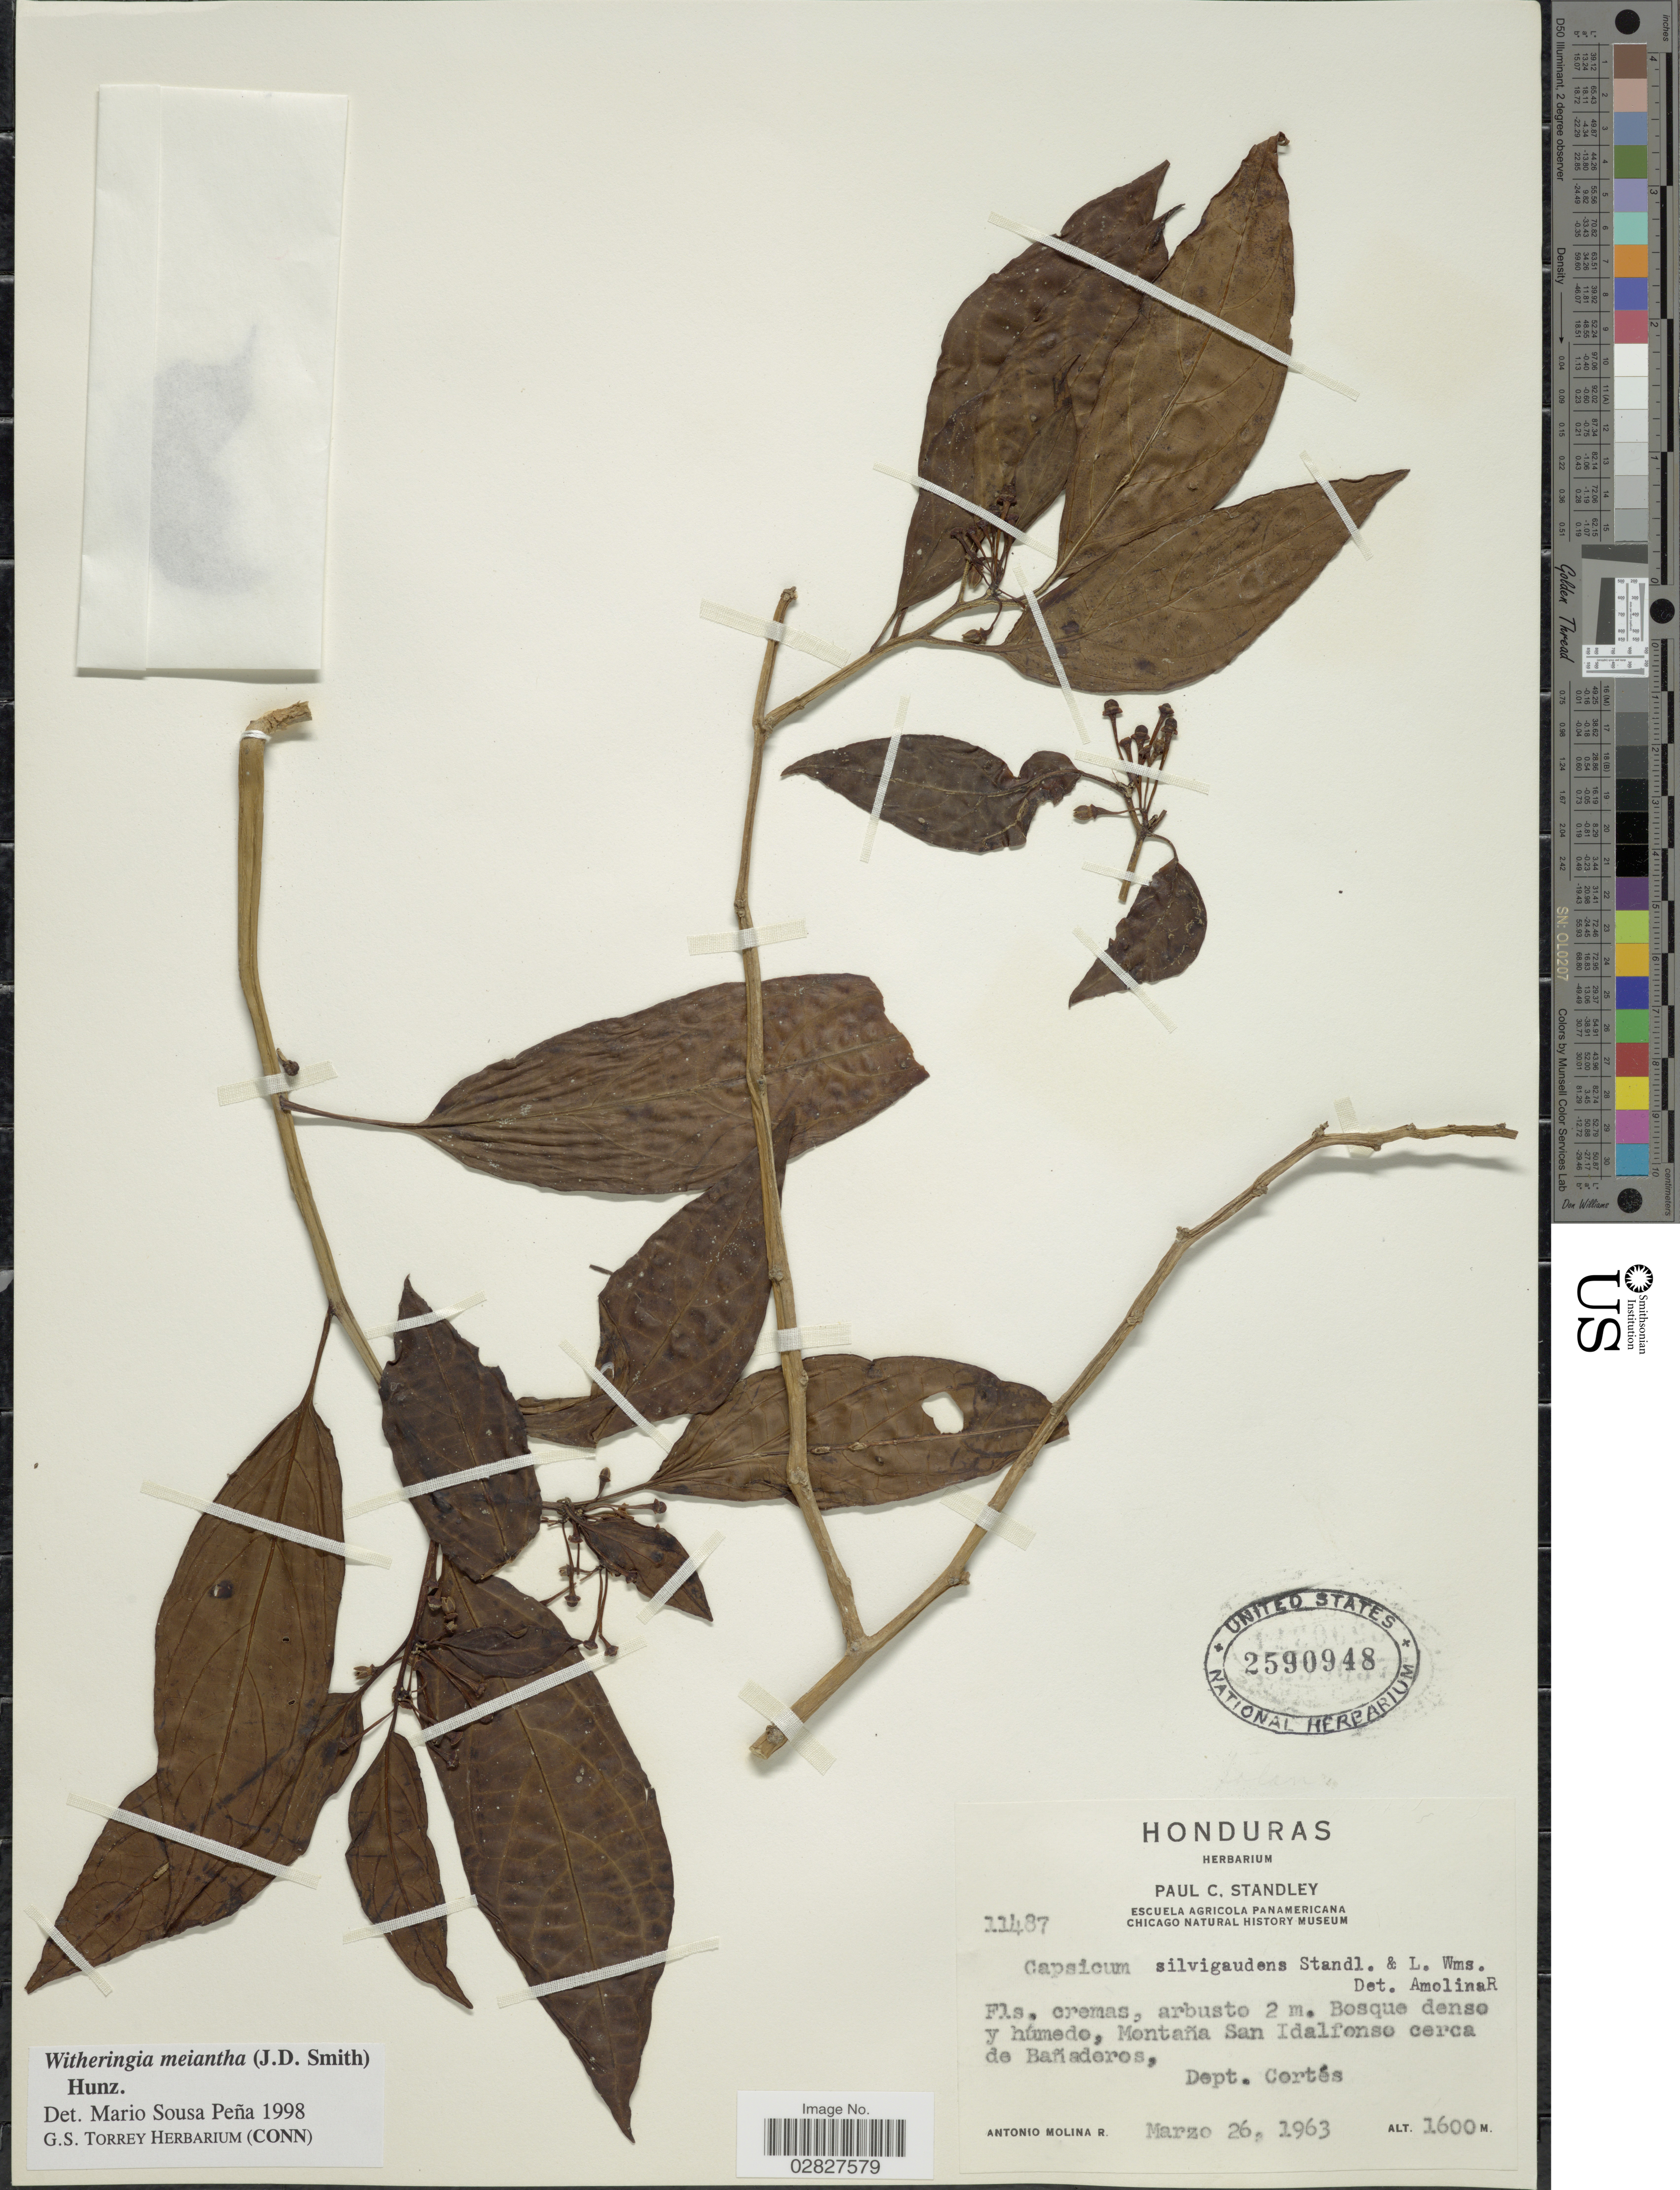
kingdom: Plantae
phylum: Tracheophyta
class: Magnoliopsida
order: Solanales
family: Solanaceae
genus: Witheringia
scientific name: Witheringia meiantha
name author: (Donn. Sm.) Hunz.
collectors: A. Molina R.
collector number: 11487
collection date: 1963-03-26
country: Honduras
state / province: Cortés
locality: Bosque denso y húmedo, Montaña San Idalfonso cerca de Bañaderos, Dept. Cortés.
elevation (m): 1600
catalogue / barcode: US 2590948